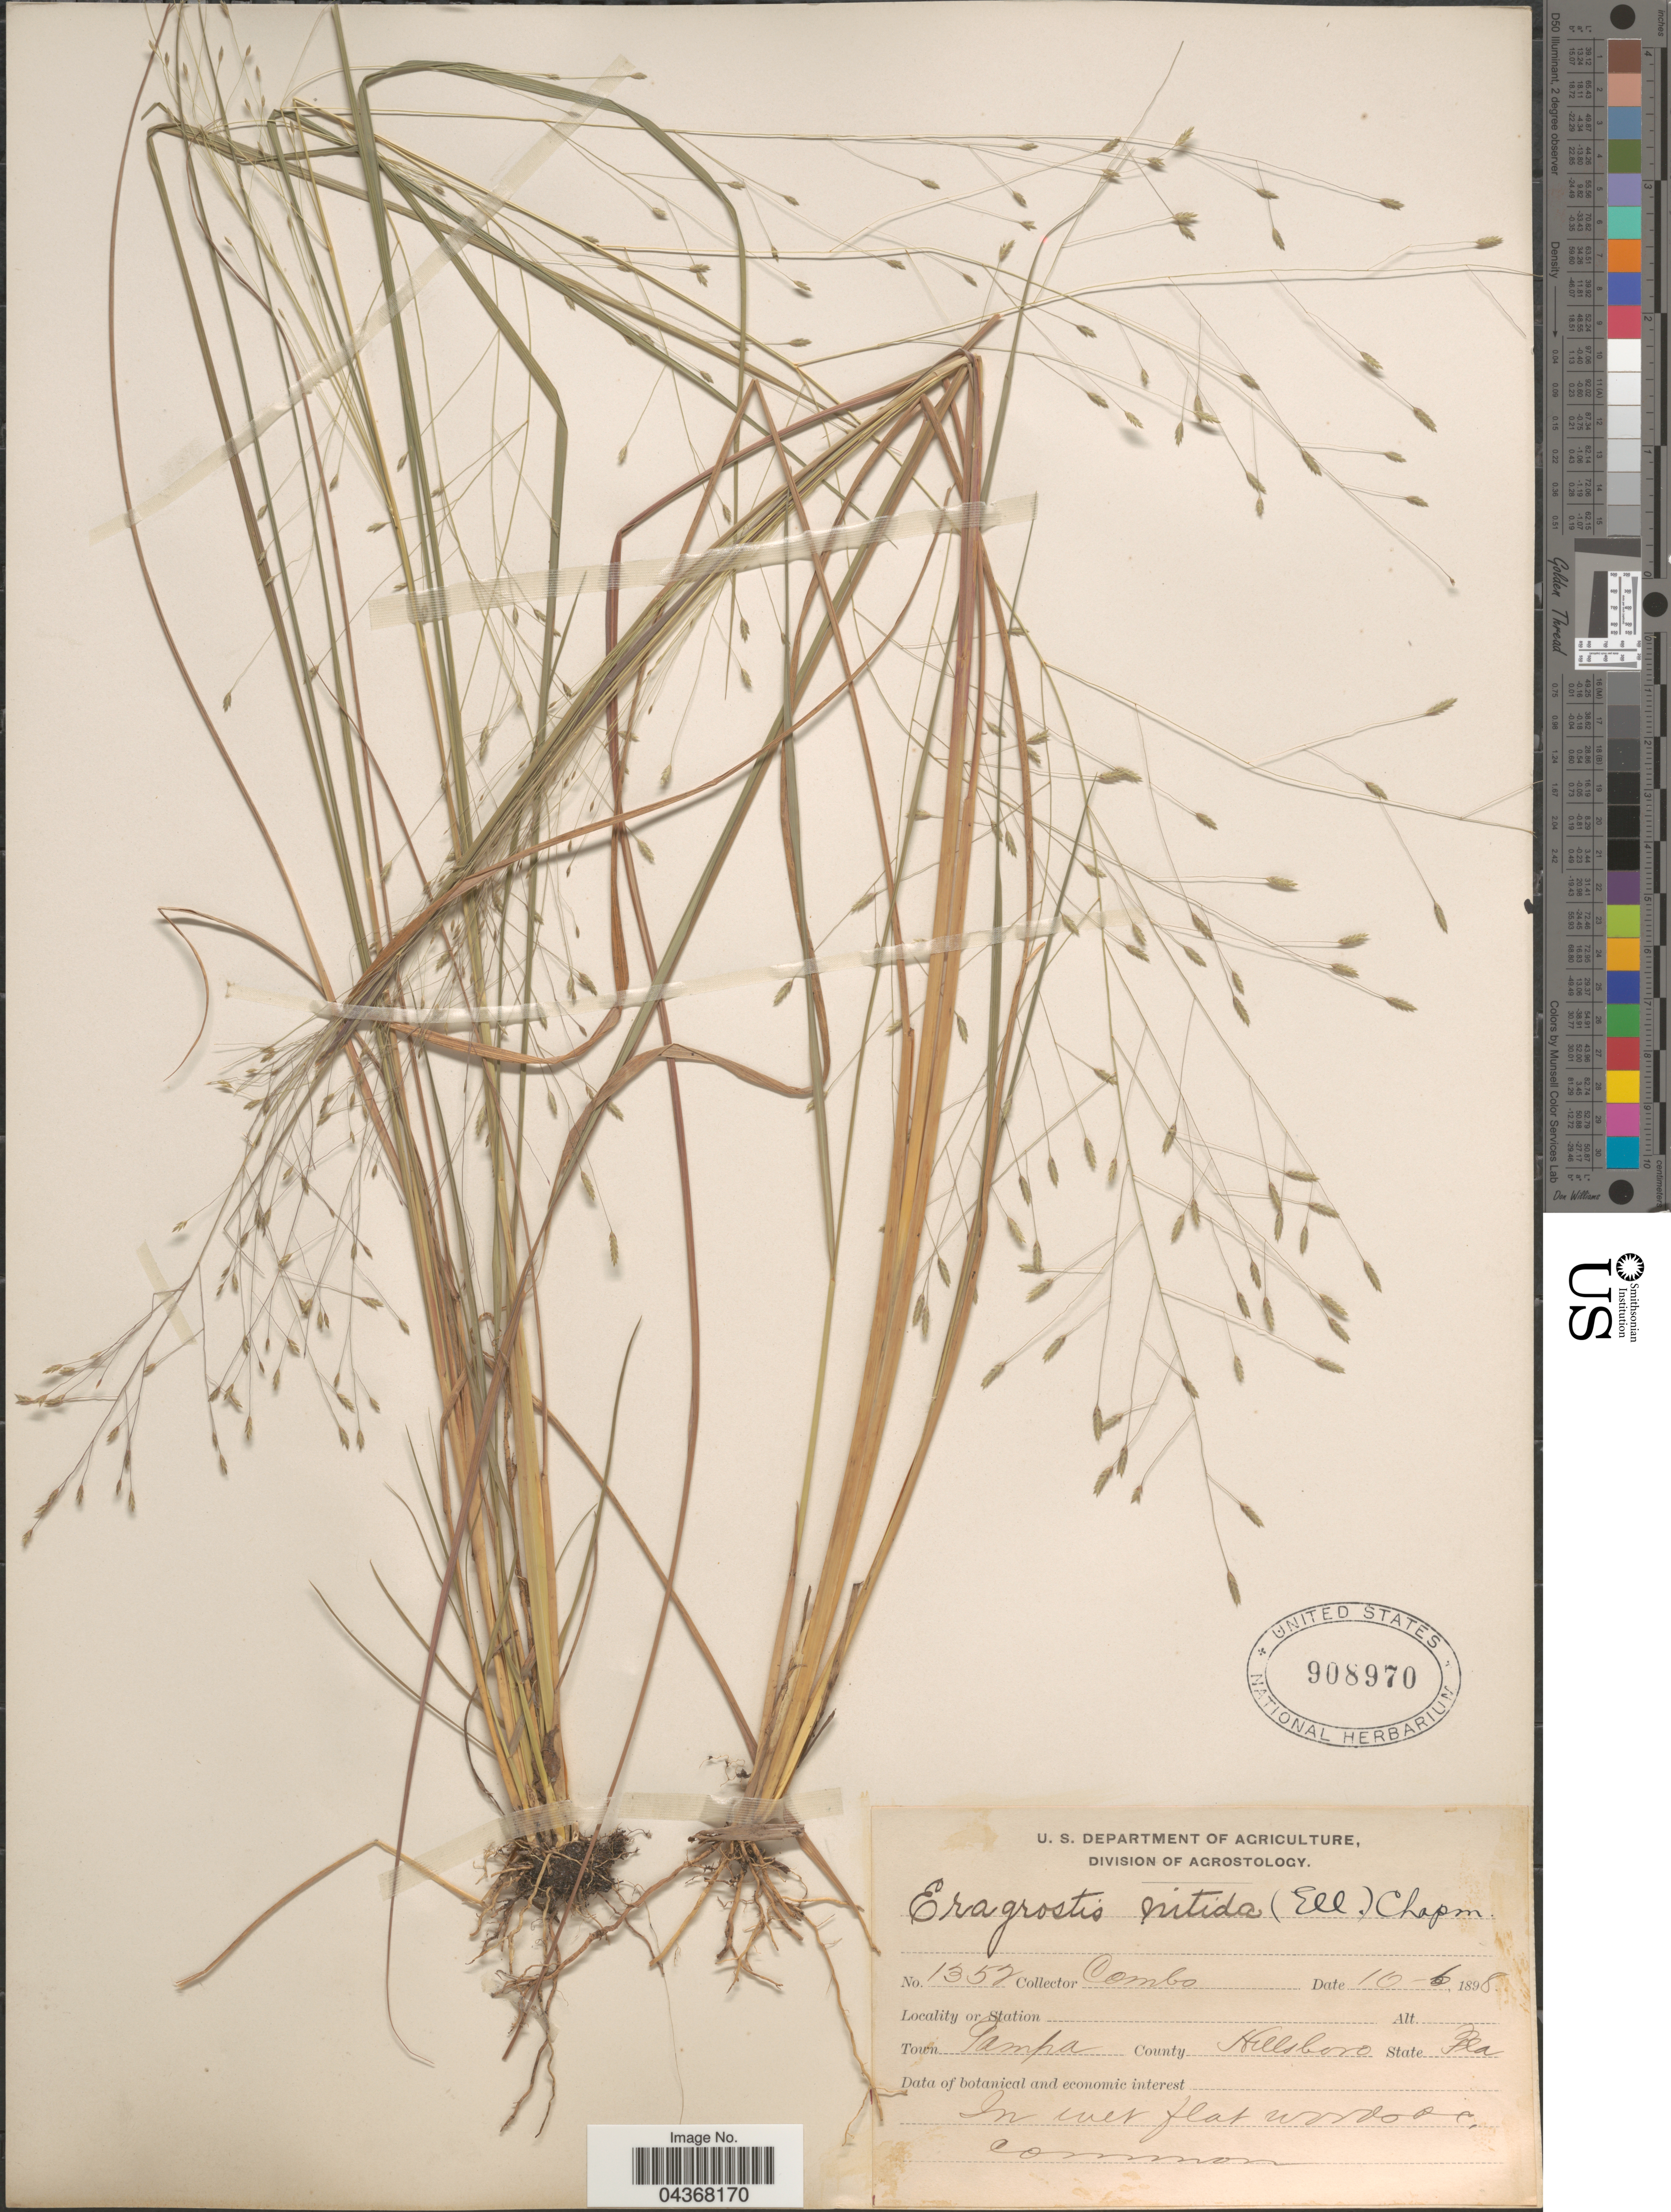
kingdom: Plantae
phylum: Tracheophyta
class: Liliopsida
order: Poales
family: Poaceae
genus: Eragrostis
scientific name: Eragrostis elliottii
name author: S. Watson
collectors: -. Combs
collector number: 1352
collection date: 1898-10-06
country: United States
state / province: Florida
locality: Town Tampa. County Hillsboro.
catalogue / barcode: US 908970